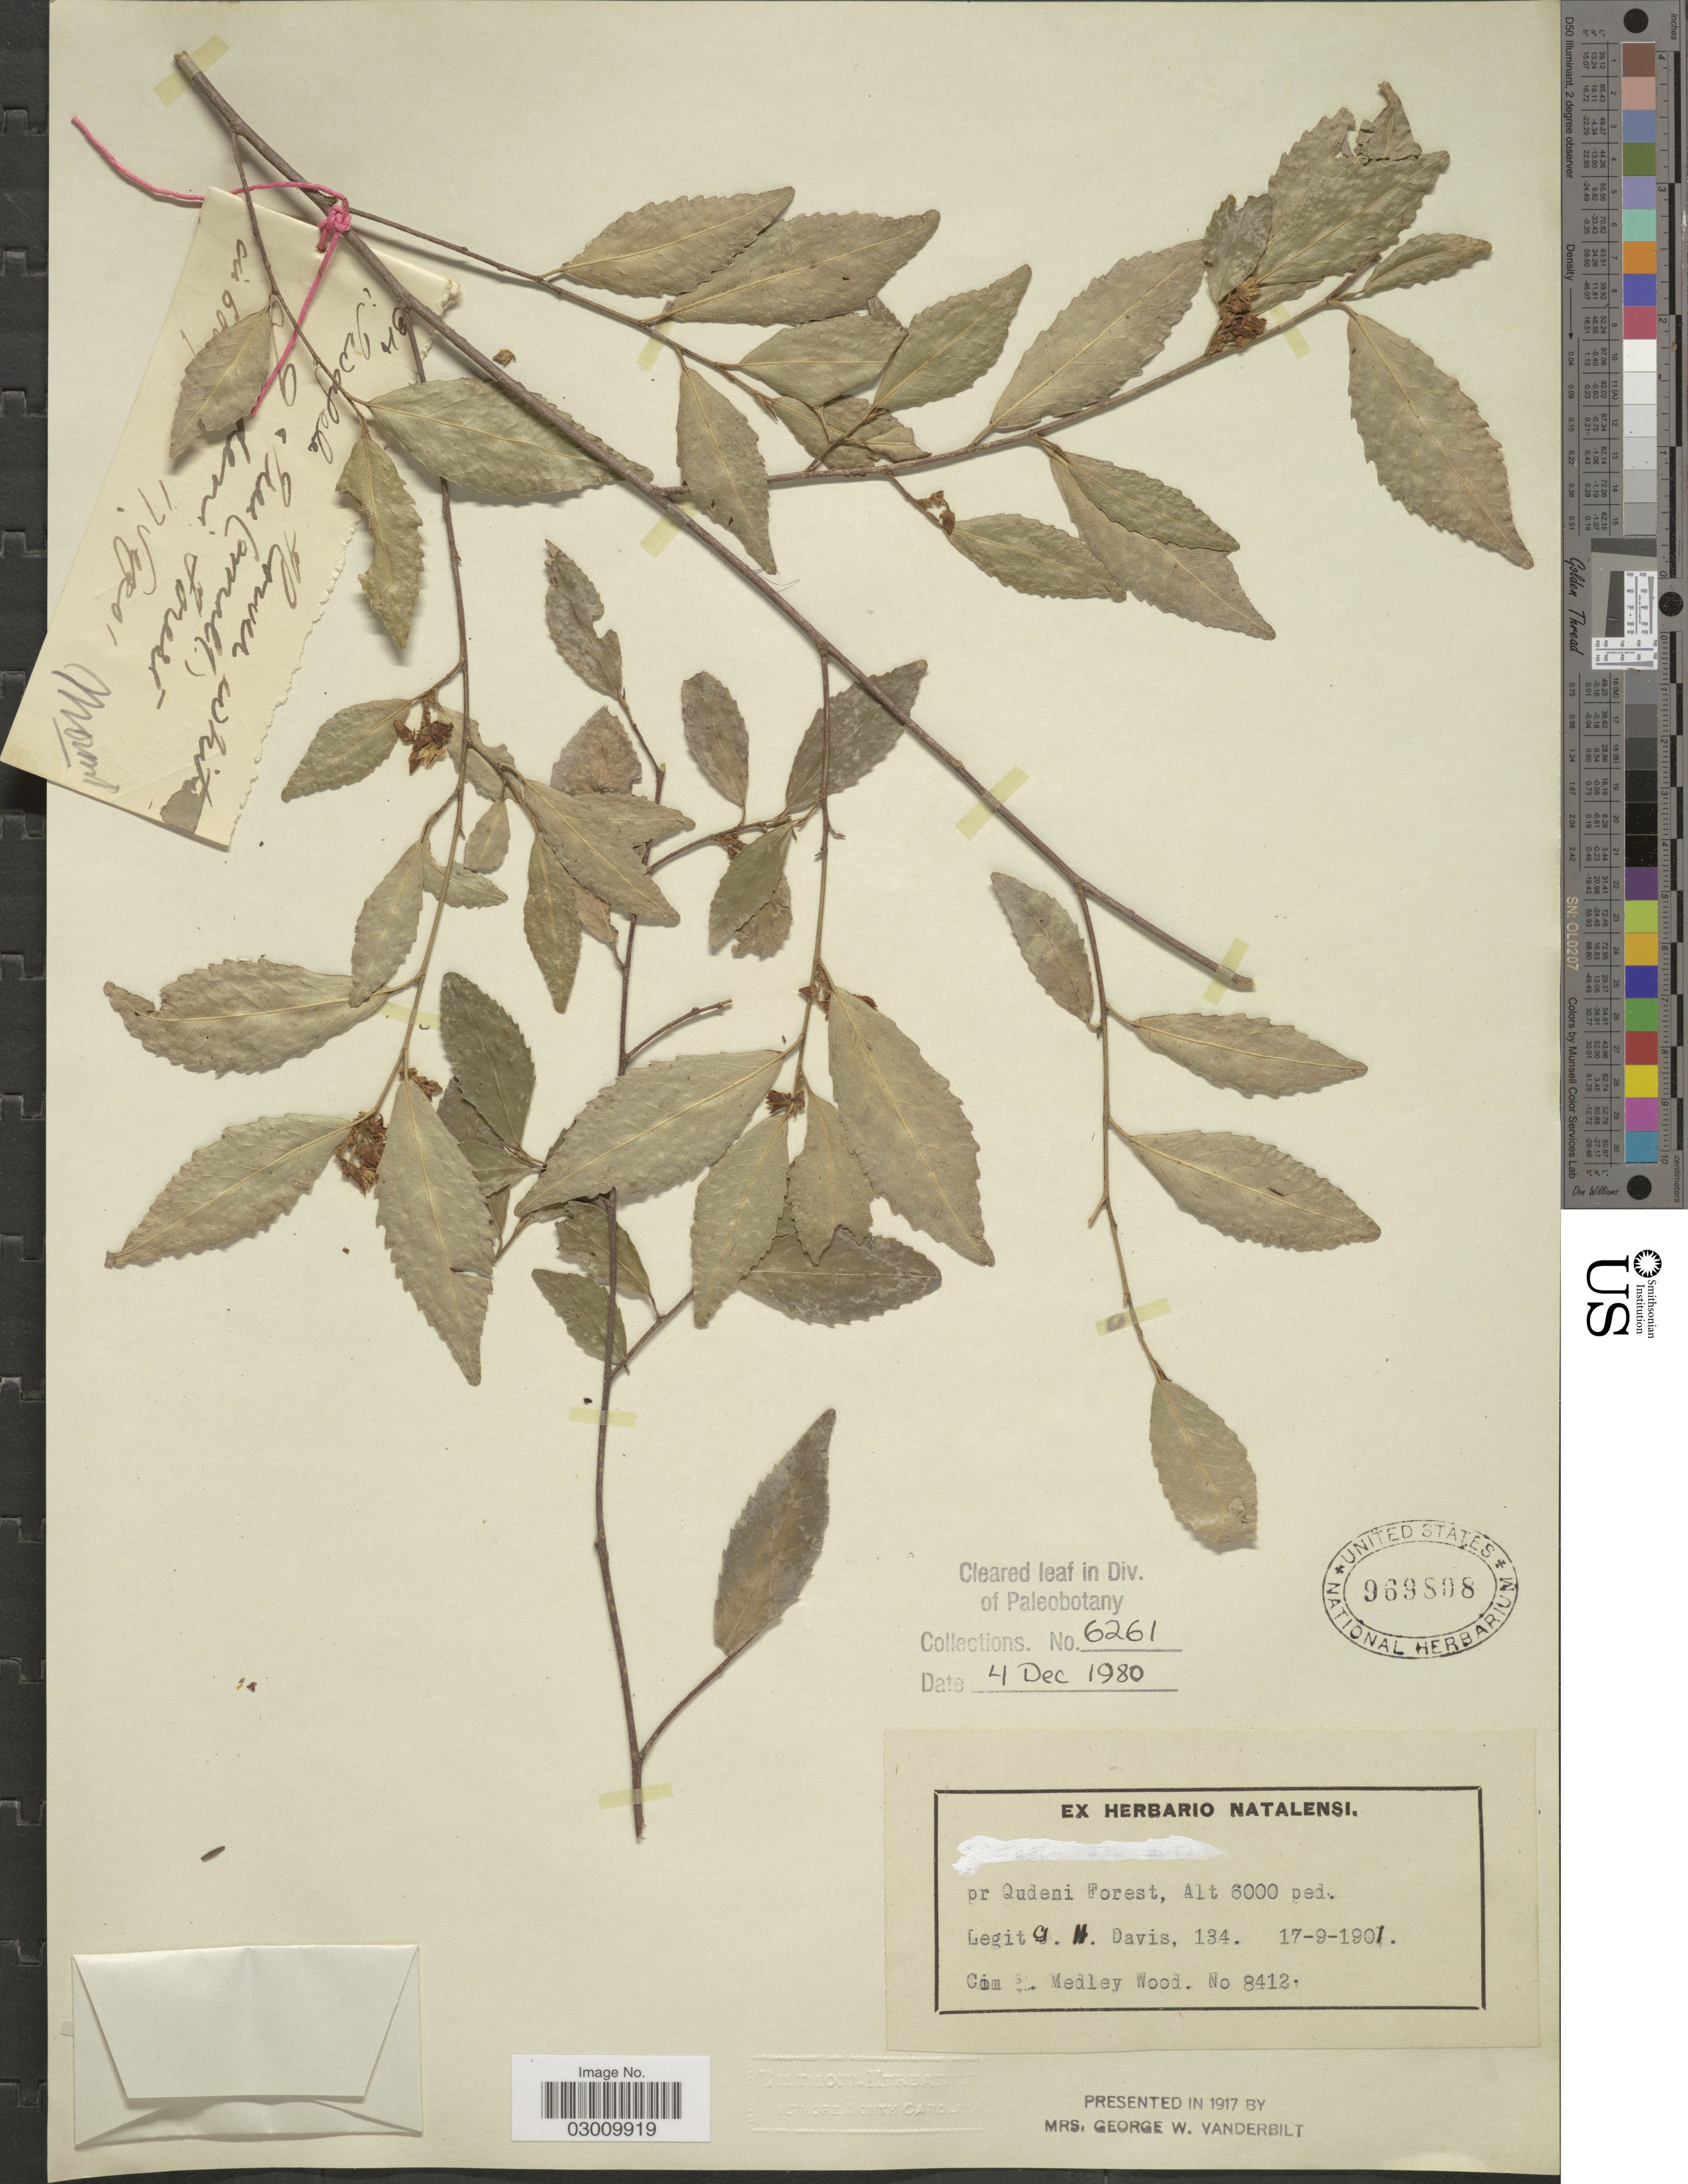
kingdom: Plantae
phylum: Tracheophyta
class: Magnoliopsida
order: Malpighiales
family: Violaceae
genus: Rinorea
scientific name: Rinorea sp.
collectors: G. Davis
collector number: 134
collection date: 1901-09-17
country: South Africa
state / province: KwaZulu-Natal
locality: Pr Qudensi Forest.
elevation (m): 1829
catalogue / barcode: US 969808